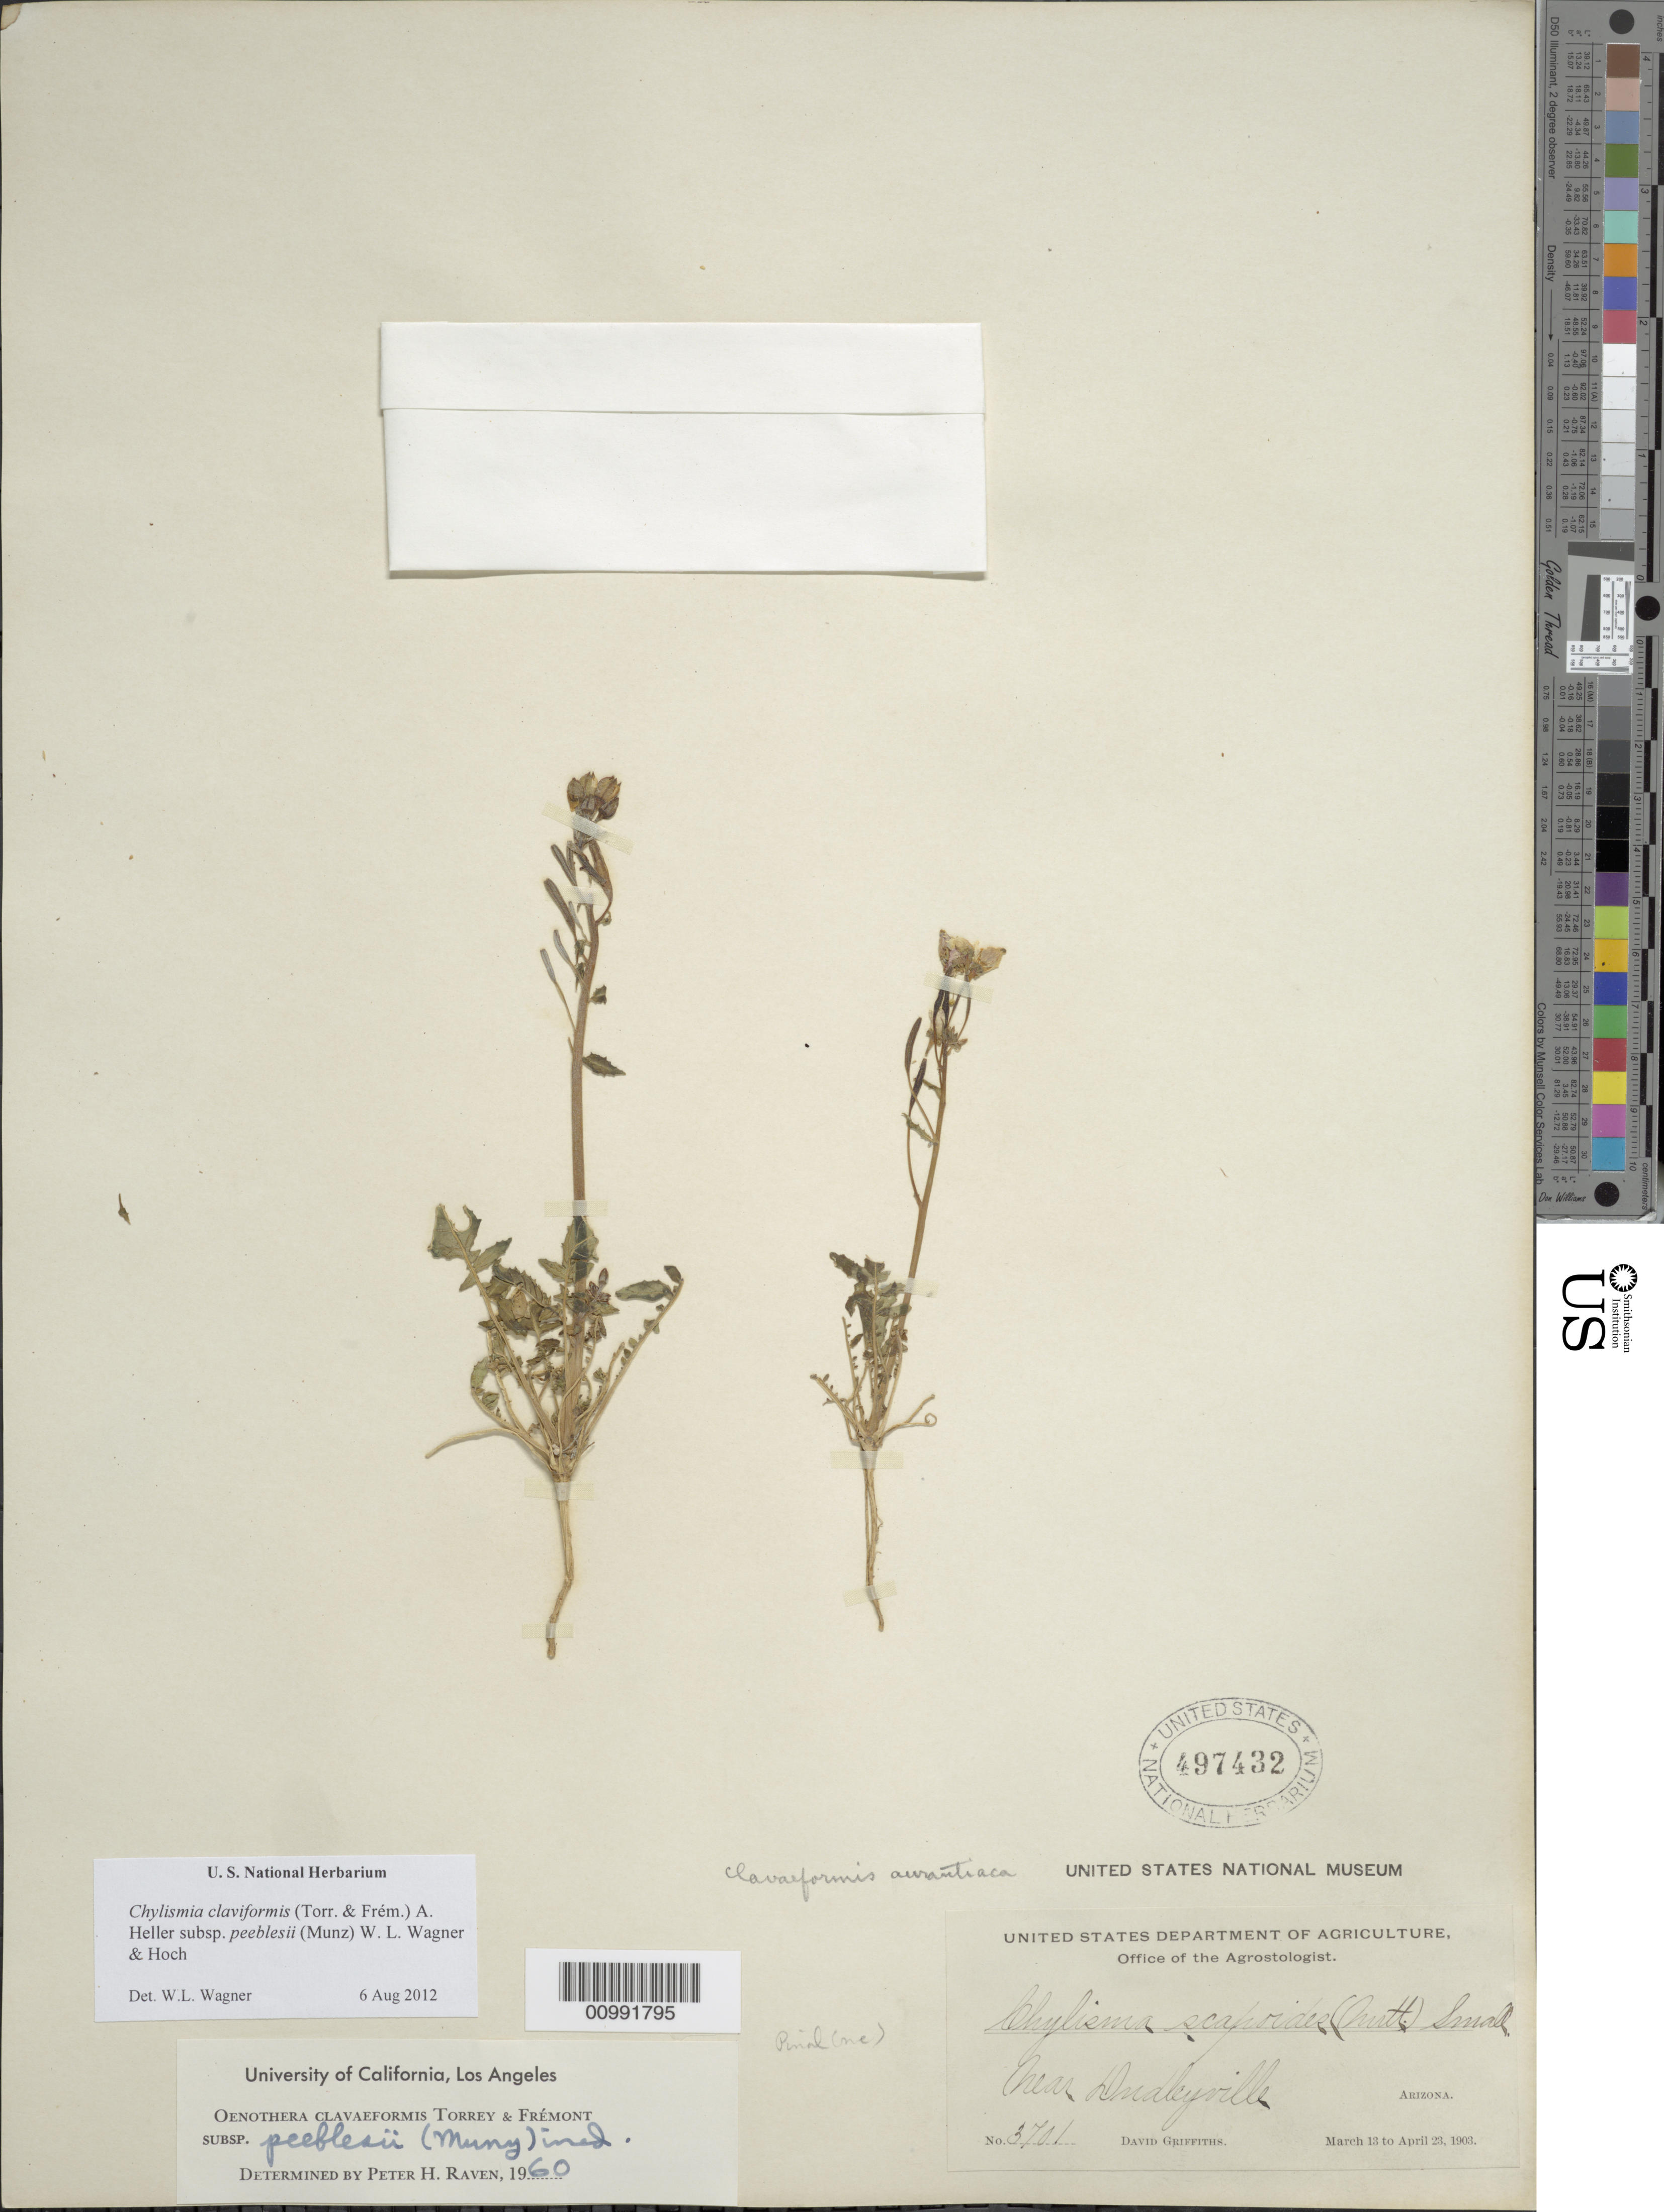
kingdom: Plantae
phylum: Tracheophyta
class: Magnoliopsida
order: Myrtales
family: Onagraceae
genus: Chylismia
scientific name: Chylismia claviformis subsp. peeblesii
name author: (Munz) W.L. Wagner & Hoch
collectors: D. Griffiths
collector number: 3701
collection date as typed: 13 Mar 1903 to 23 Apr 1903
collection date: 1903-03-13/1903-04-23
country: United States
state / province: Arizona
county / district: Pinal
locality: Near Dudleyville.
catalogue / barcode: US 497432